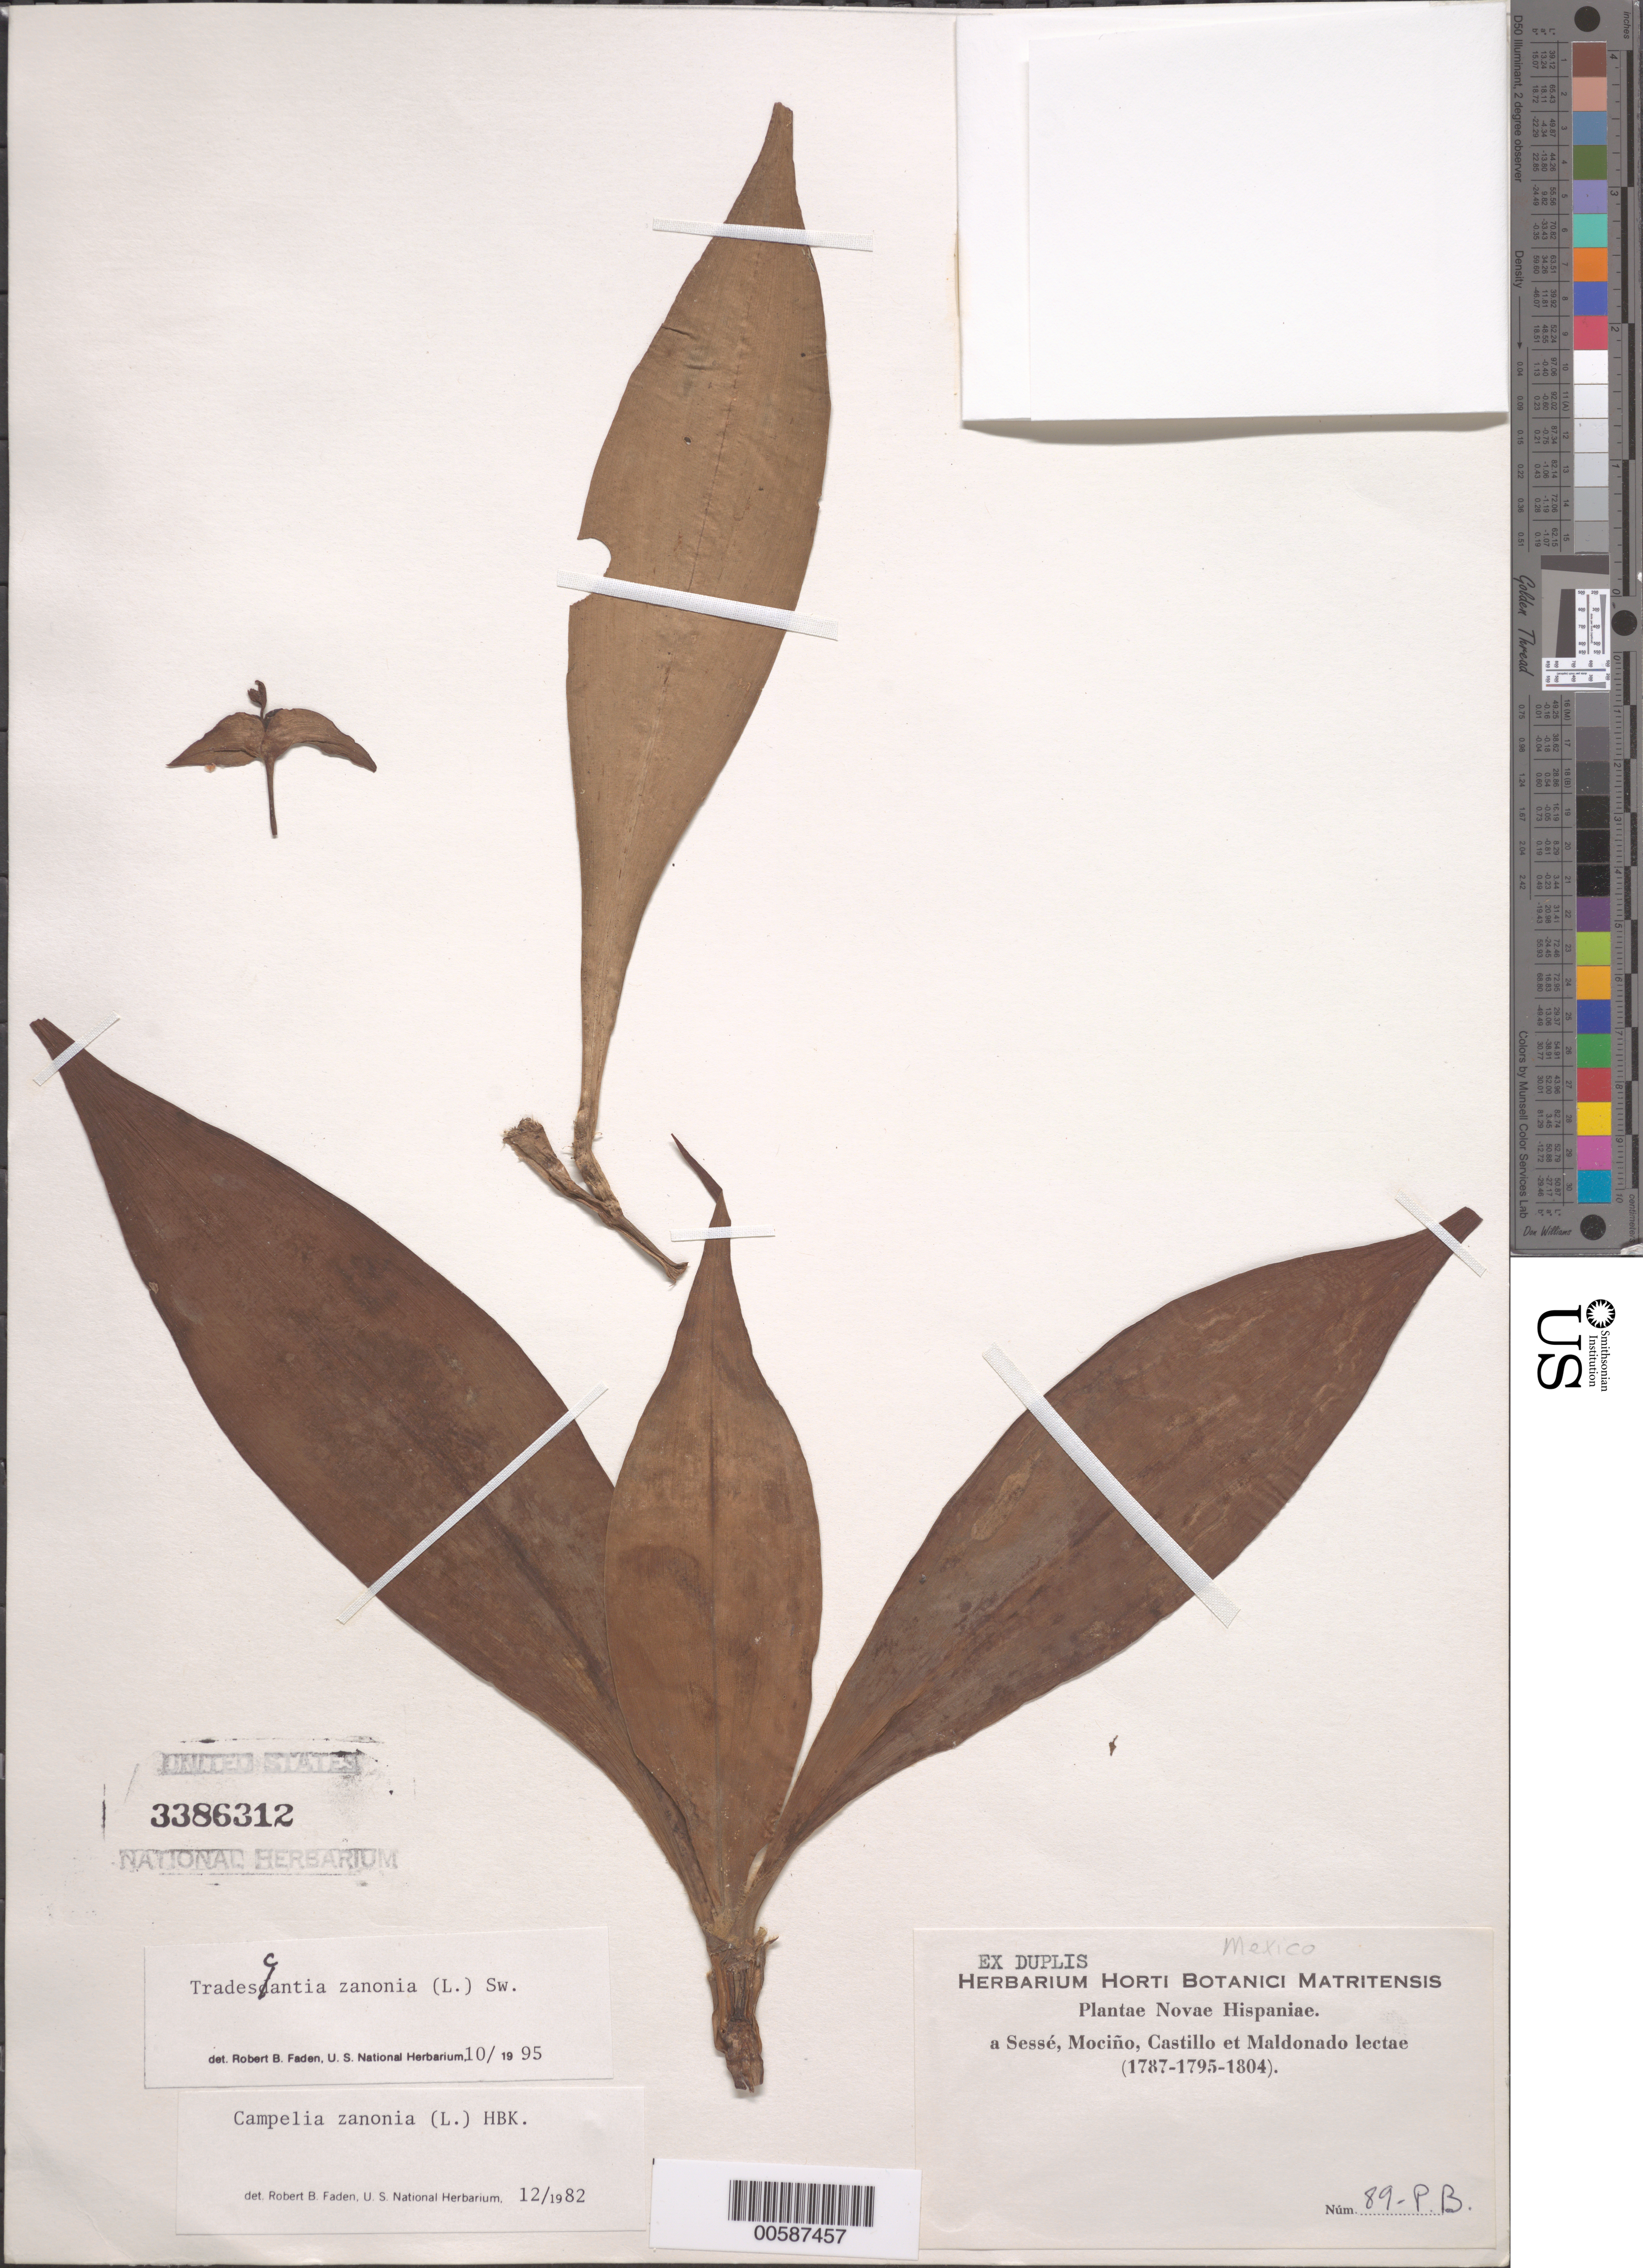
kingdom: Plantae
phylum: Tracheophyta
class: Liliopsida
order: Commelinales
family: Commelinaceae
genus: Tradescantia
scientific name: Tradescantia zanonia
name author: (L.) Sw.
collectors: M. Sessé y Lacasta, J. M. Mociño, -. Castello & J. Maldonado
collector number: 89-pb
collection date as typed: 1787 to -- -- 1804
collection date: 1787/1804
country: Mexico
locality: E of Monserrat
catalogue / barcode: US 3386312